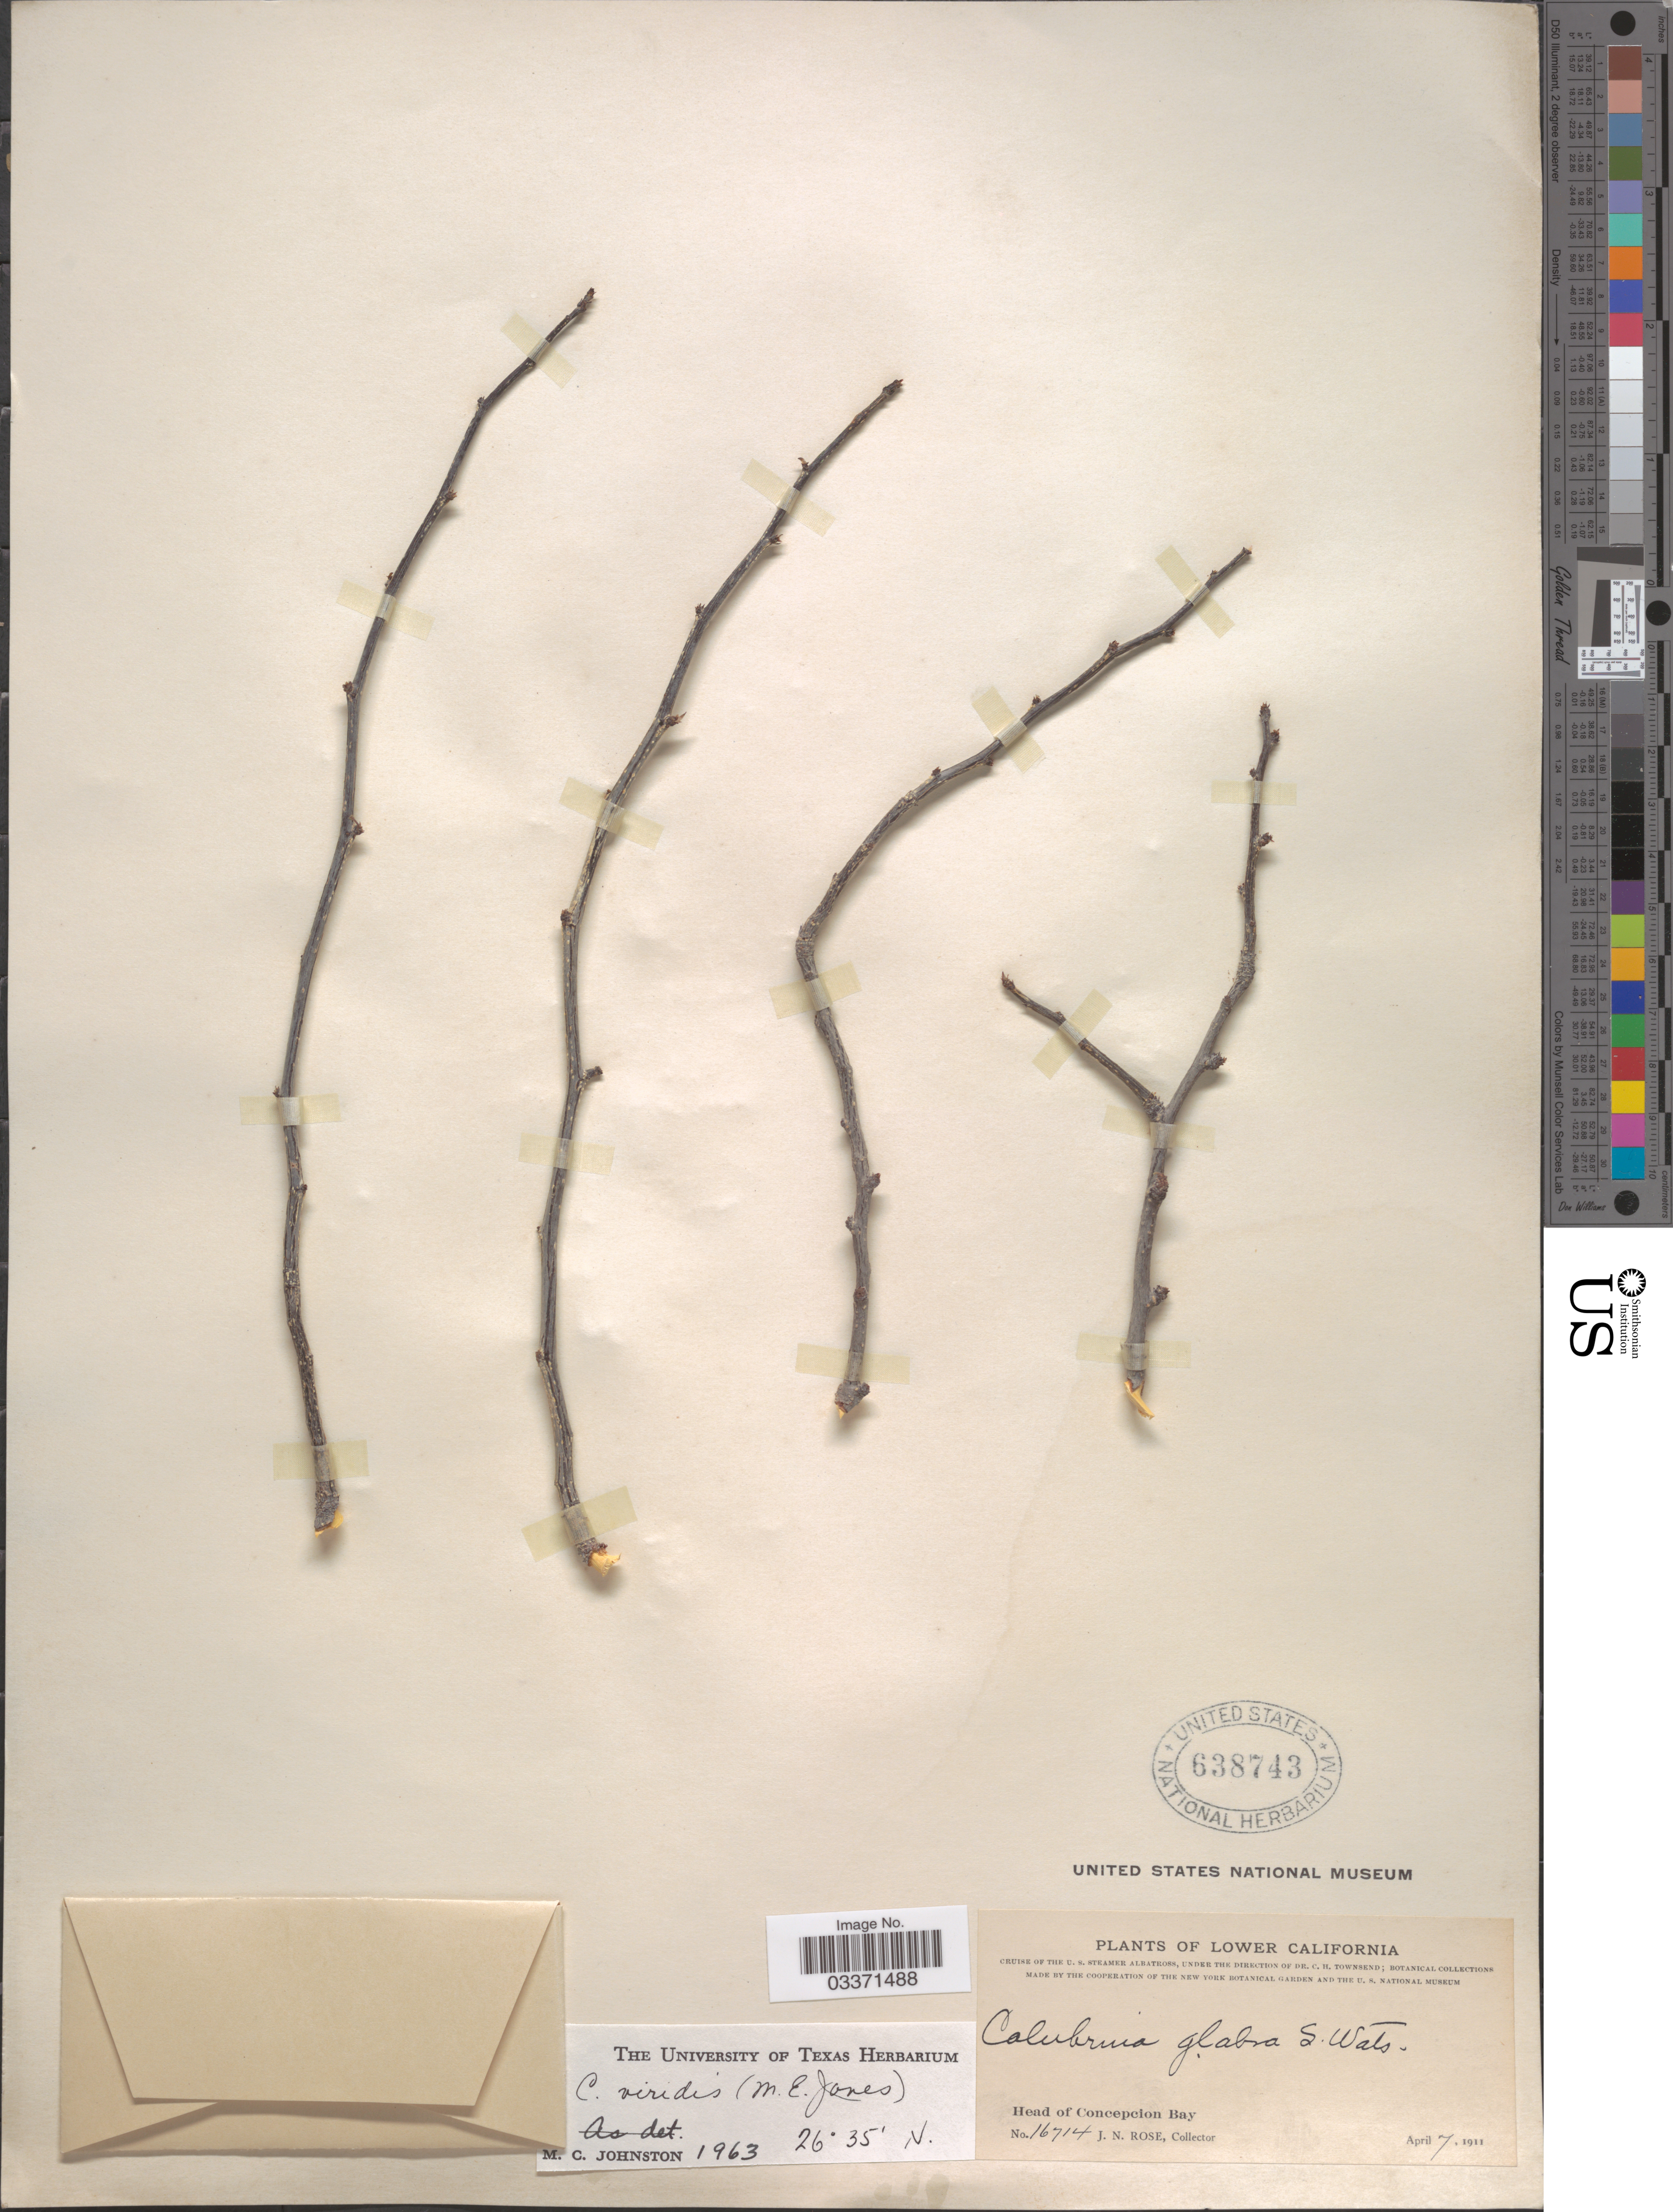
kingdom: Plantae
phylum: Tracheophyta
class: Magnoliopsida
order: Rosales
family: Rhamnaceae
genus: Colubrina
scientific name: Colubrina viridis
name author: (M.E. Jones) M.C. Johnst.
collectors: J. N. Rose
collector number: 16714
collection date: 1911-04-07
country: Mexico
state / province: Baja California Sur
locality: Lower California. Head of Concepcion Bay.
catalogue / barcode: US 638743